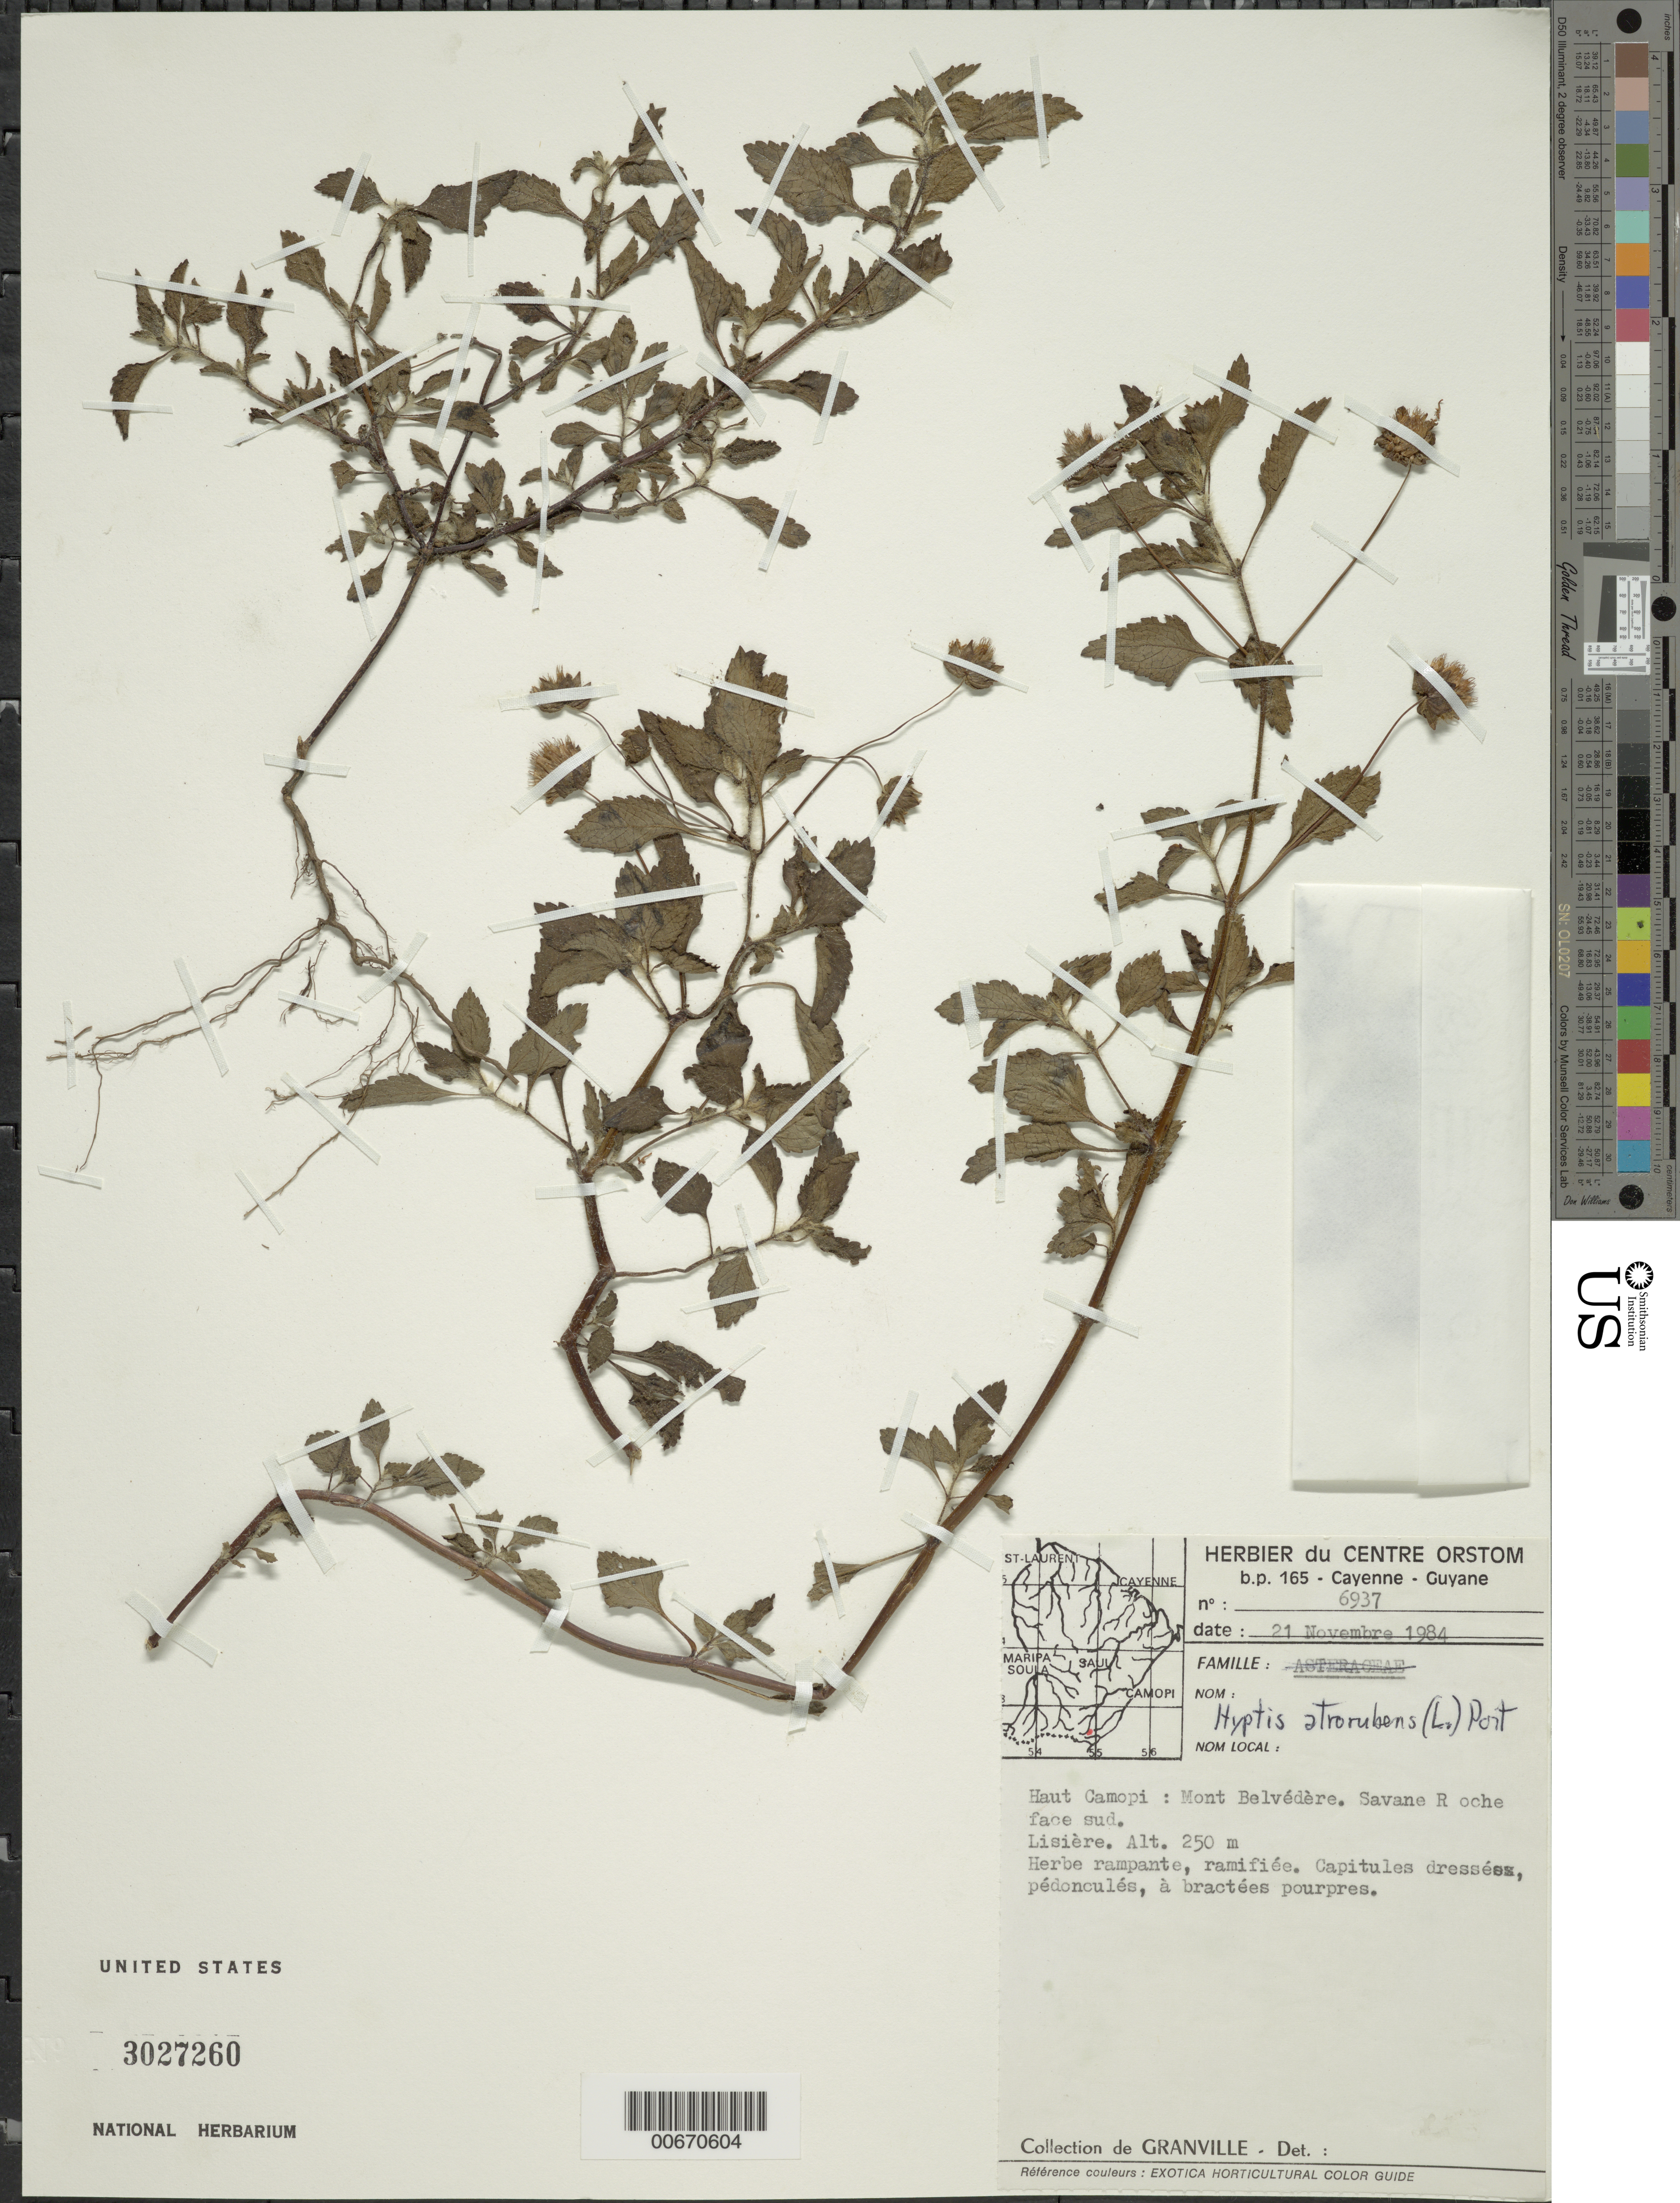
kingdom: Plantae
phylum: Tracheophyta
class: Magnoliopsida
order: Lamiales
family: Lamiaceae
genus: Hyptis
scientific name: Hyptis atrorubens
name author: Poit.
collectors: J.-J. de Granville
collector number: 6937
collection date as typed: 21-Nov-84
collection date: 1984-11-21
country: French Guiana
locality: Mont Belvédère, haute Camopi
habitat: Lisière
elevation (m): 250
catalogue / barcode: US 3027260